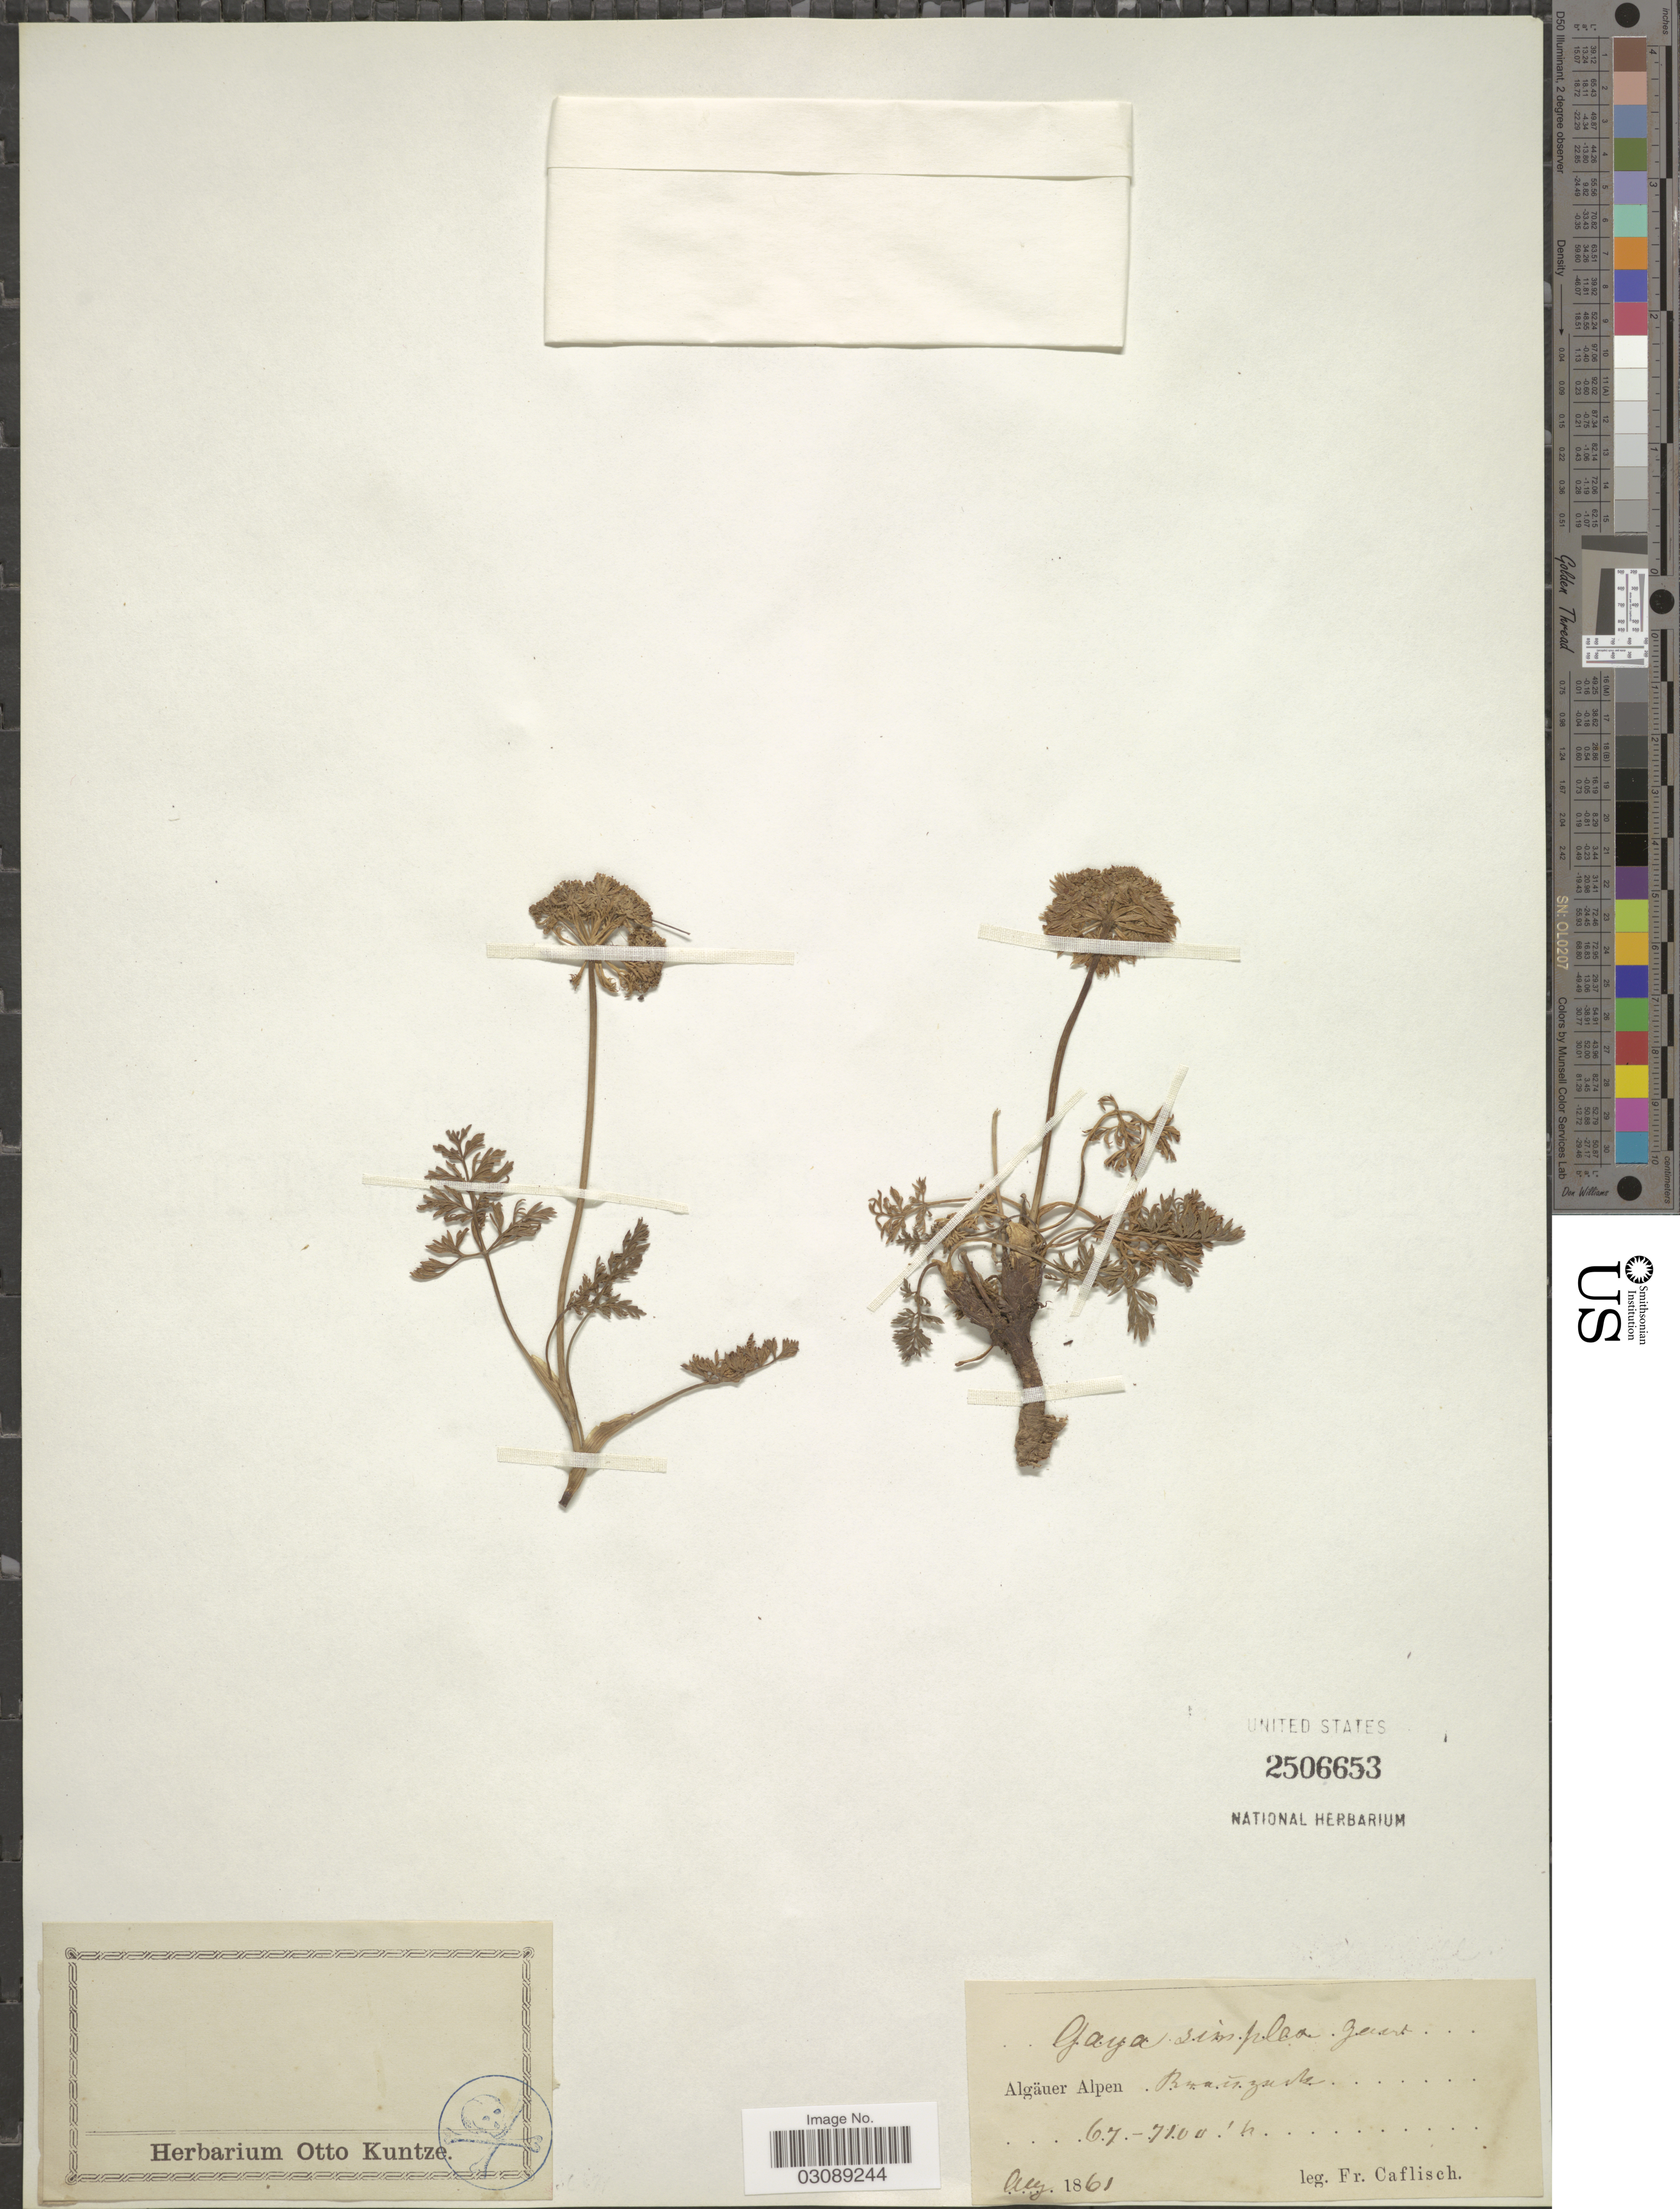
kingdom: Plantae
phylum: Tracheophyta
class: Magnoliopsida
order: Apiales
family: Apiaceae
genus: Ligusticum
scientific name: Ligusticum mutellinoides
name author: (Crantz) Vill.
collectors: J. F. Caflisch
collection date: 1861-08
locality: Algäuer Alpen. Rzanzuck [interpreted].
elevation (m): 2042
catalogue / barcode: US 2506653